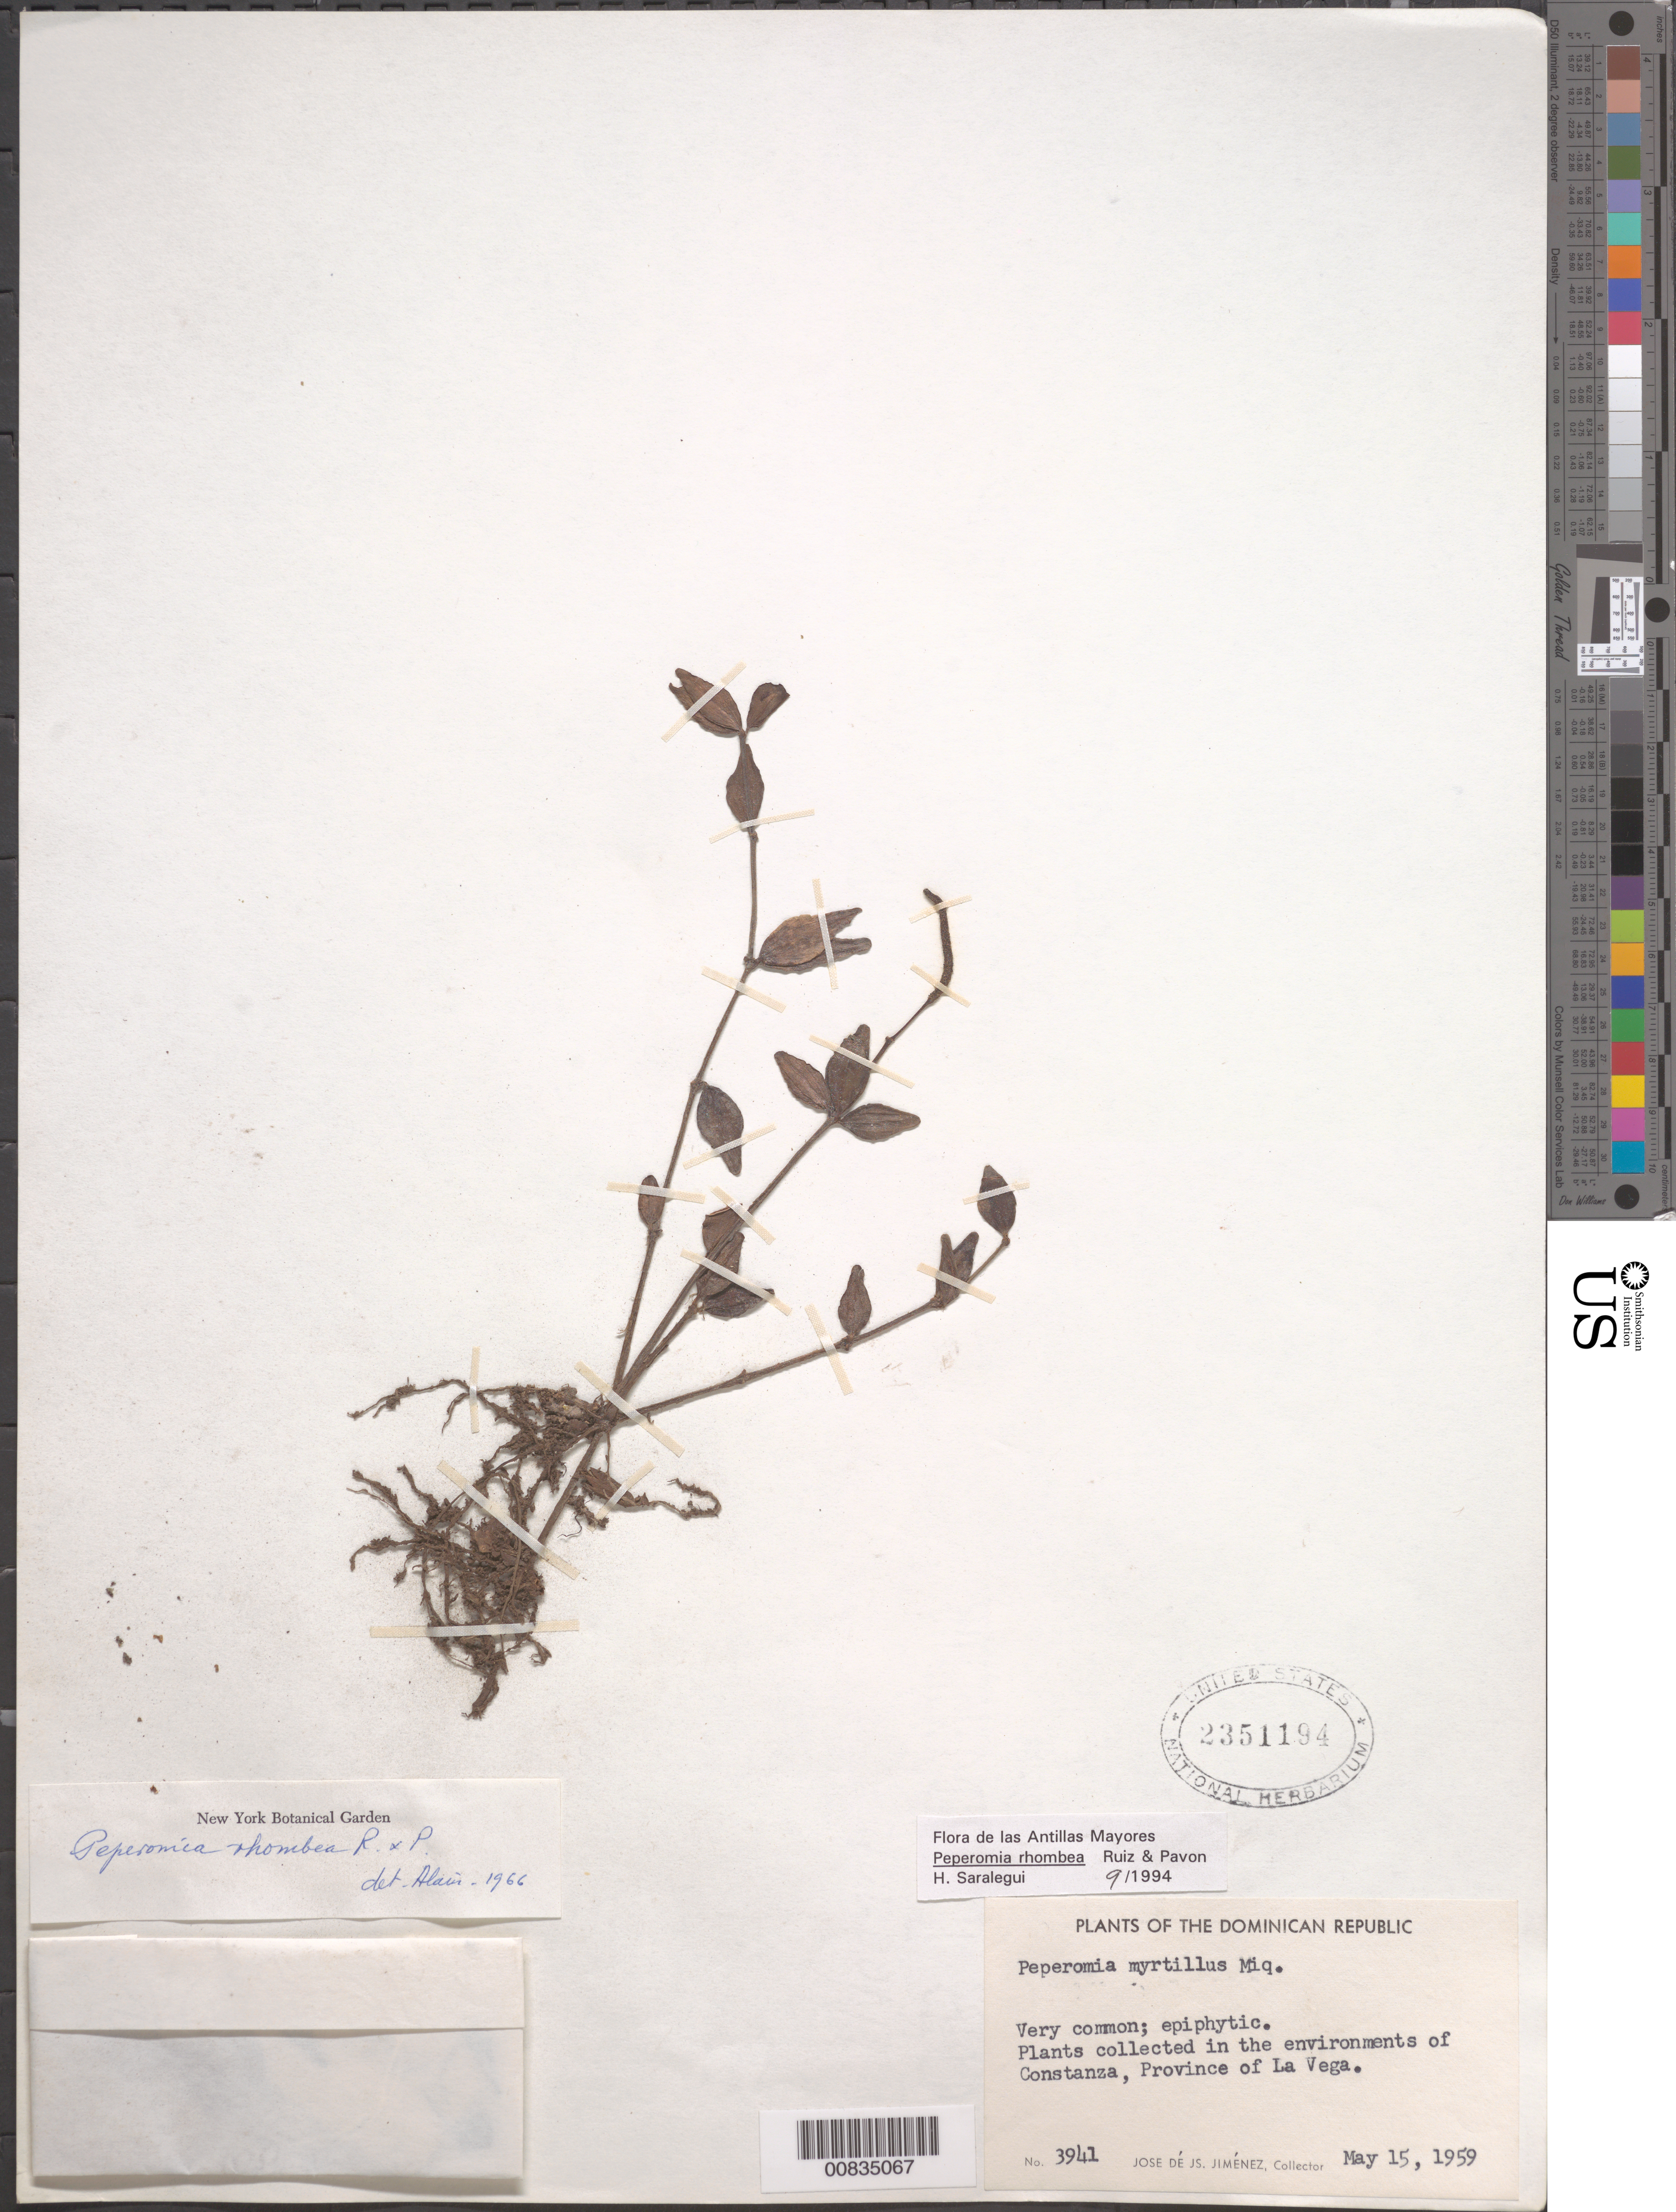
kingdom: Plantae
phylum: Tracheophyta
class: Magnoliopsida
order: Piperales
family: Piperaceae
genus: Peperomia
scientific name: Peperomia rhombea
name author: Ruiz & Pav.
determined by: Saralegui Boza, H., (HAJB), Jardin Botanico Nacional (Habana)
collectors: J. J. Jiménez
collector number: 3941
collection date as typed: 15 May 1959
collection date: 1959-05-15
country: Dominican Republic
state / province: La Vega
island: Hispaniola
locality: Environments of Constanza.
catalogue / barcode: US 2351194